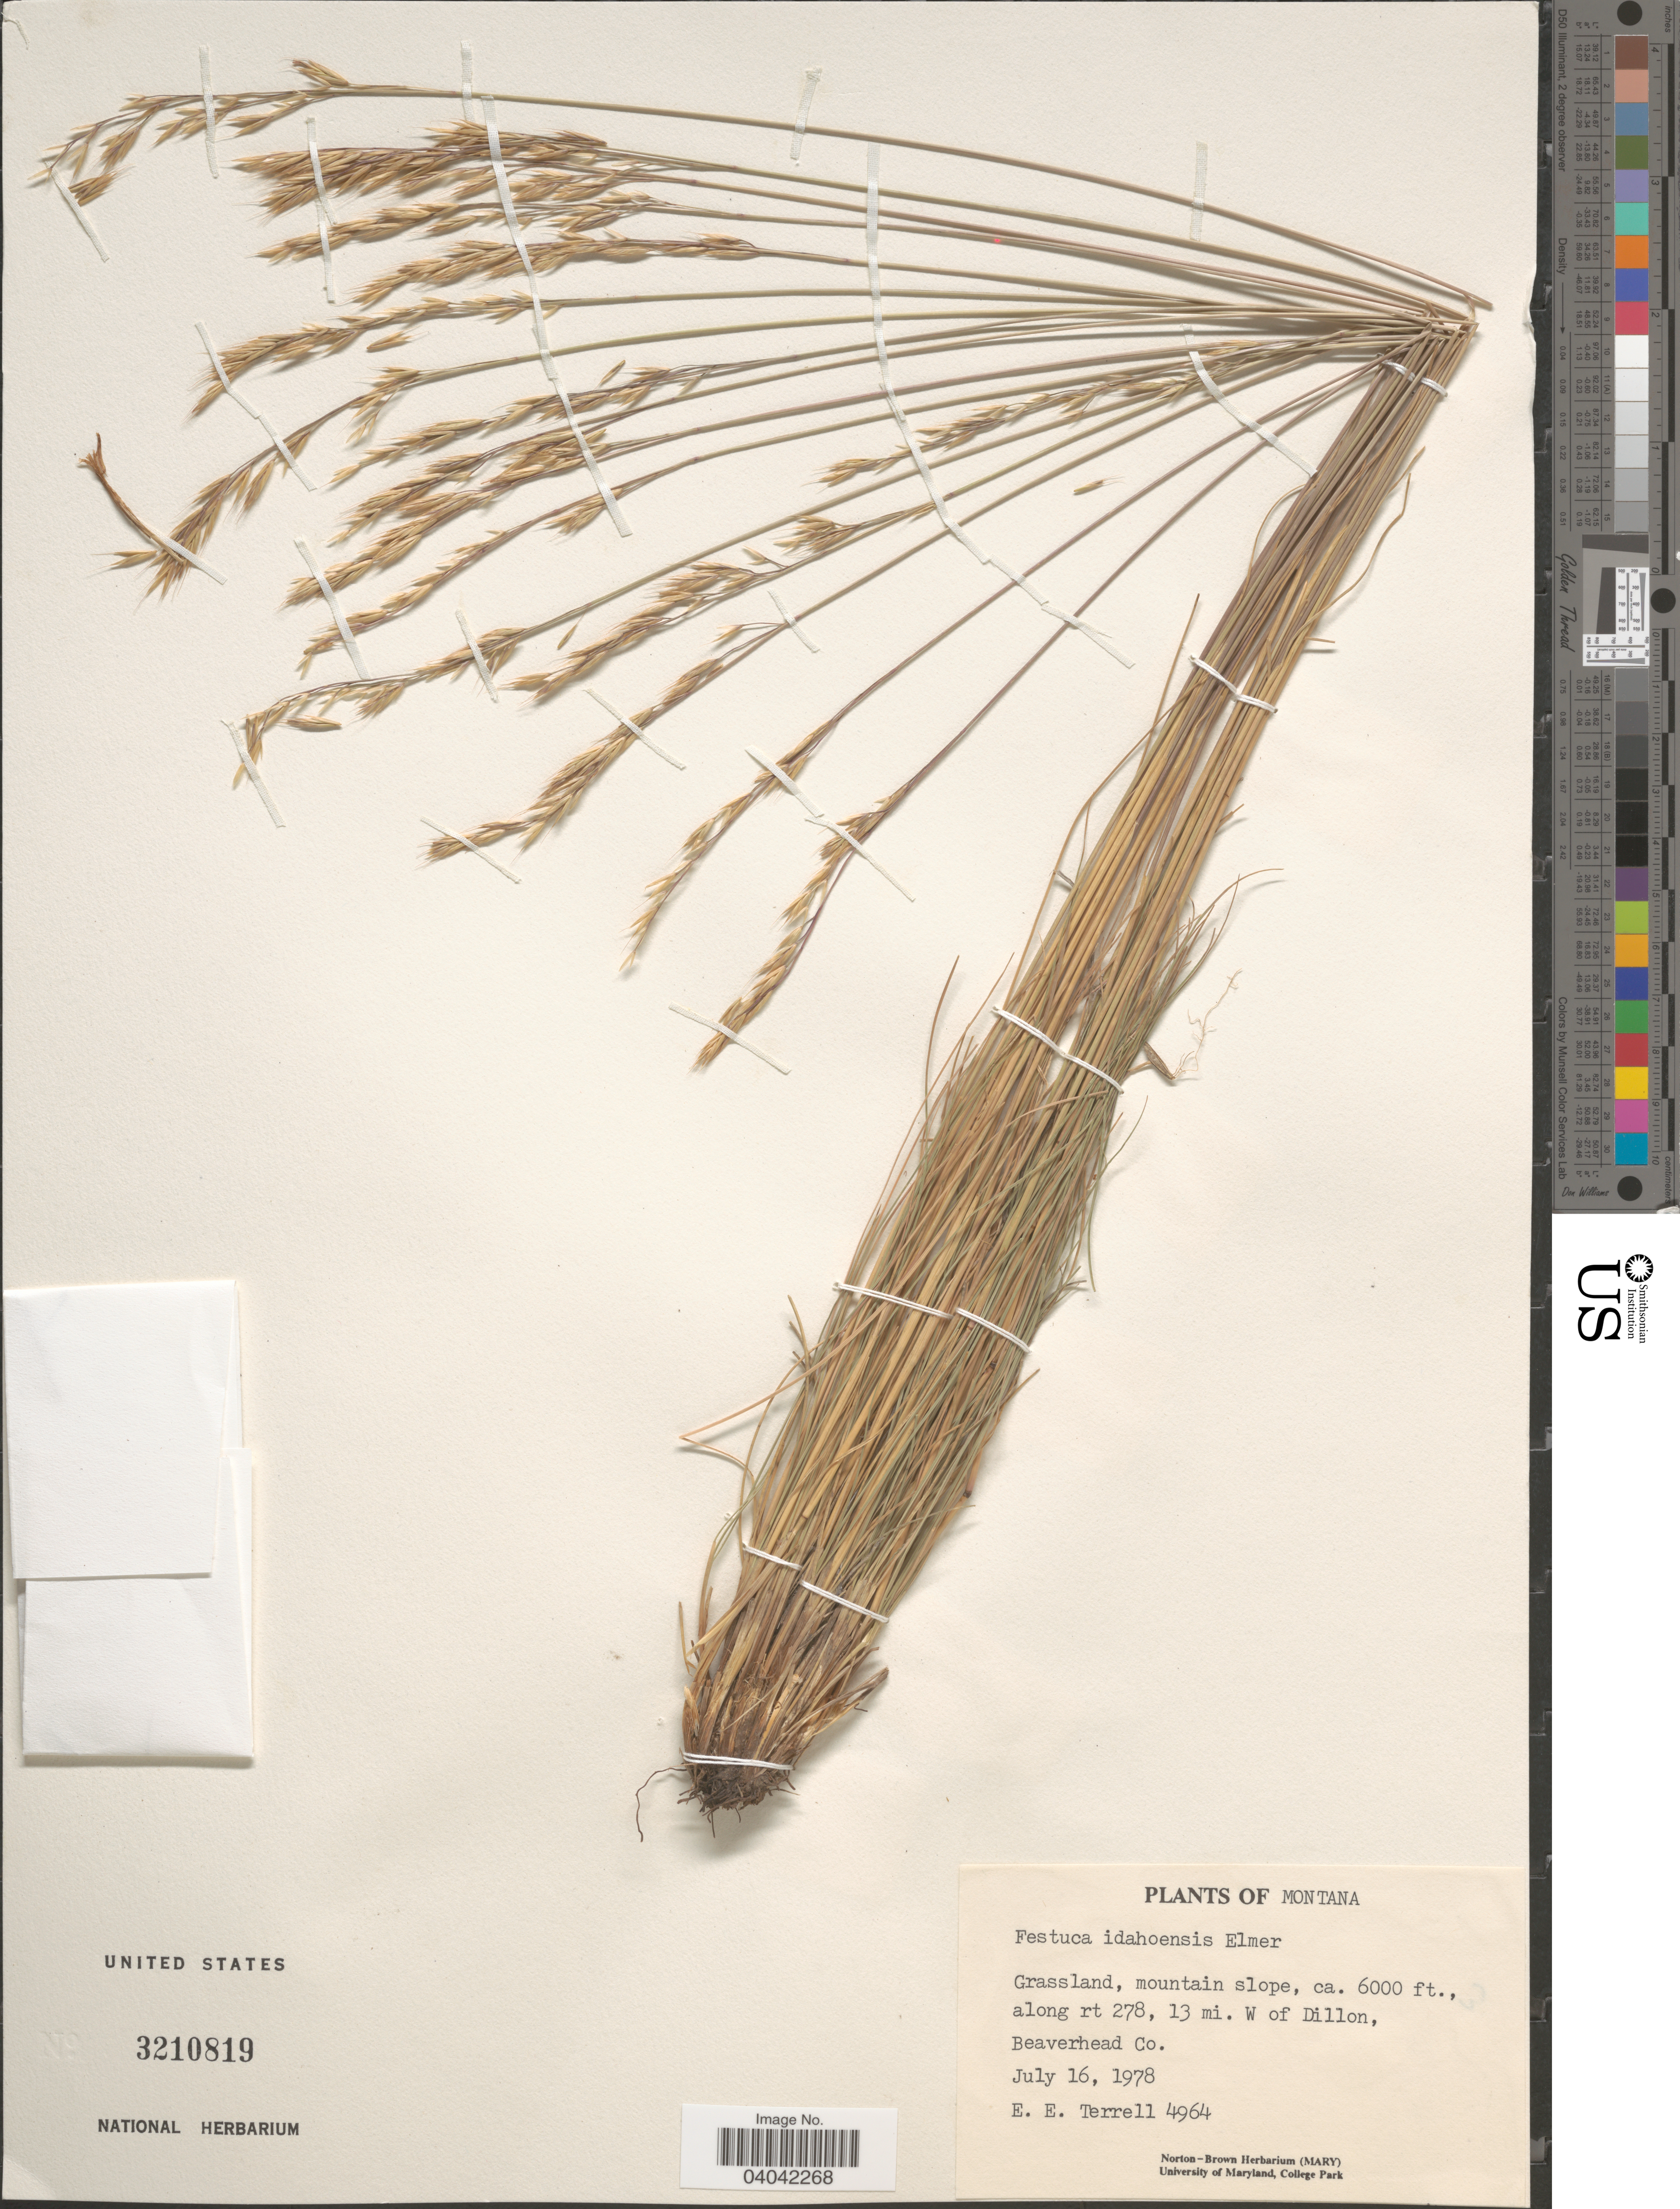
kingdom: Plantae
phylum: Tracheophyta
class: Liliopsida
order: Poales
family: Poaceae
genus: Festuca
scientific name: Festuca idahoensis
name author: Elmer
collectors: E. E. Terrell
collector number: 4964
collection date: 1978-07-16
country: United States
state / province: Montana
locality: Grassland, mountain slope, along rt 278, 13 mi. W of Dillon, Beaverhead Co.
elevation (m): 1829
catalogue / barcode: US 3210819